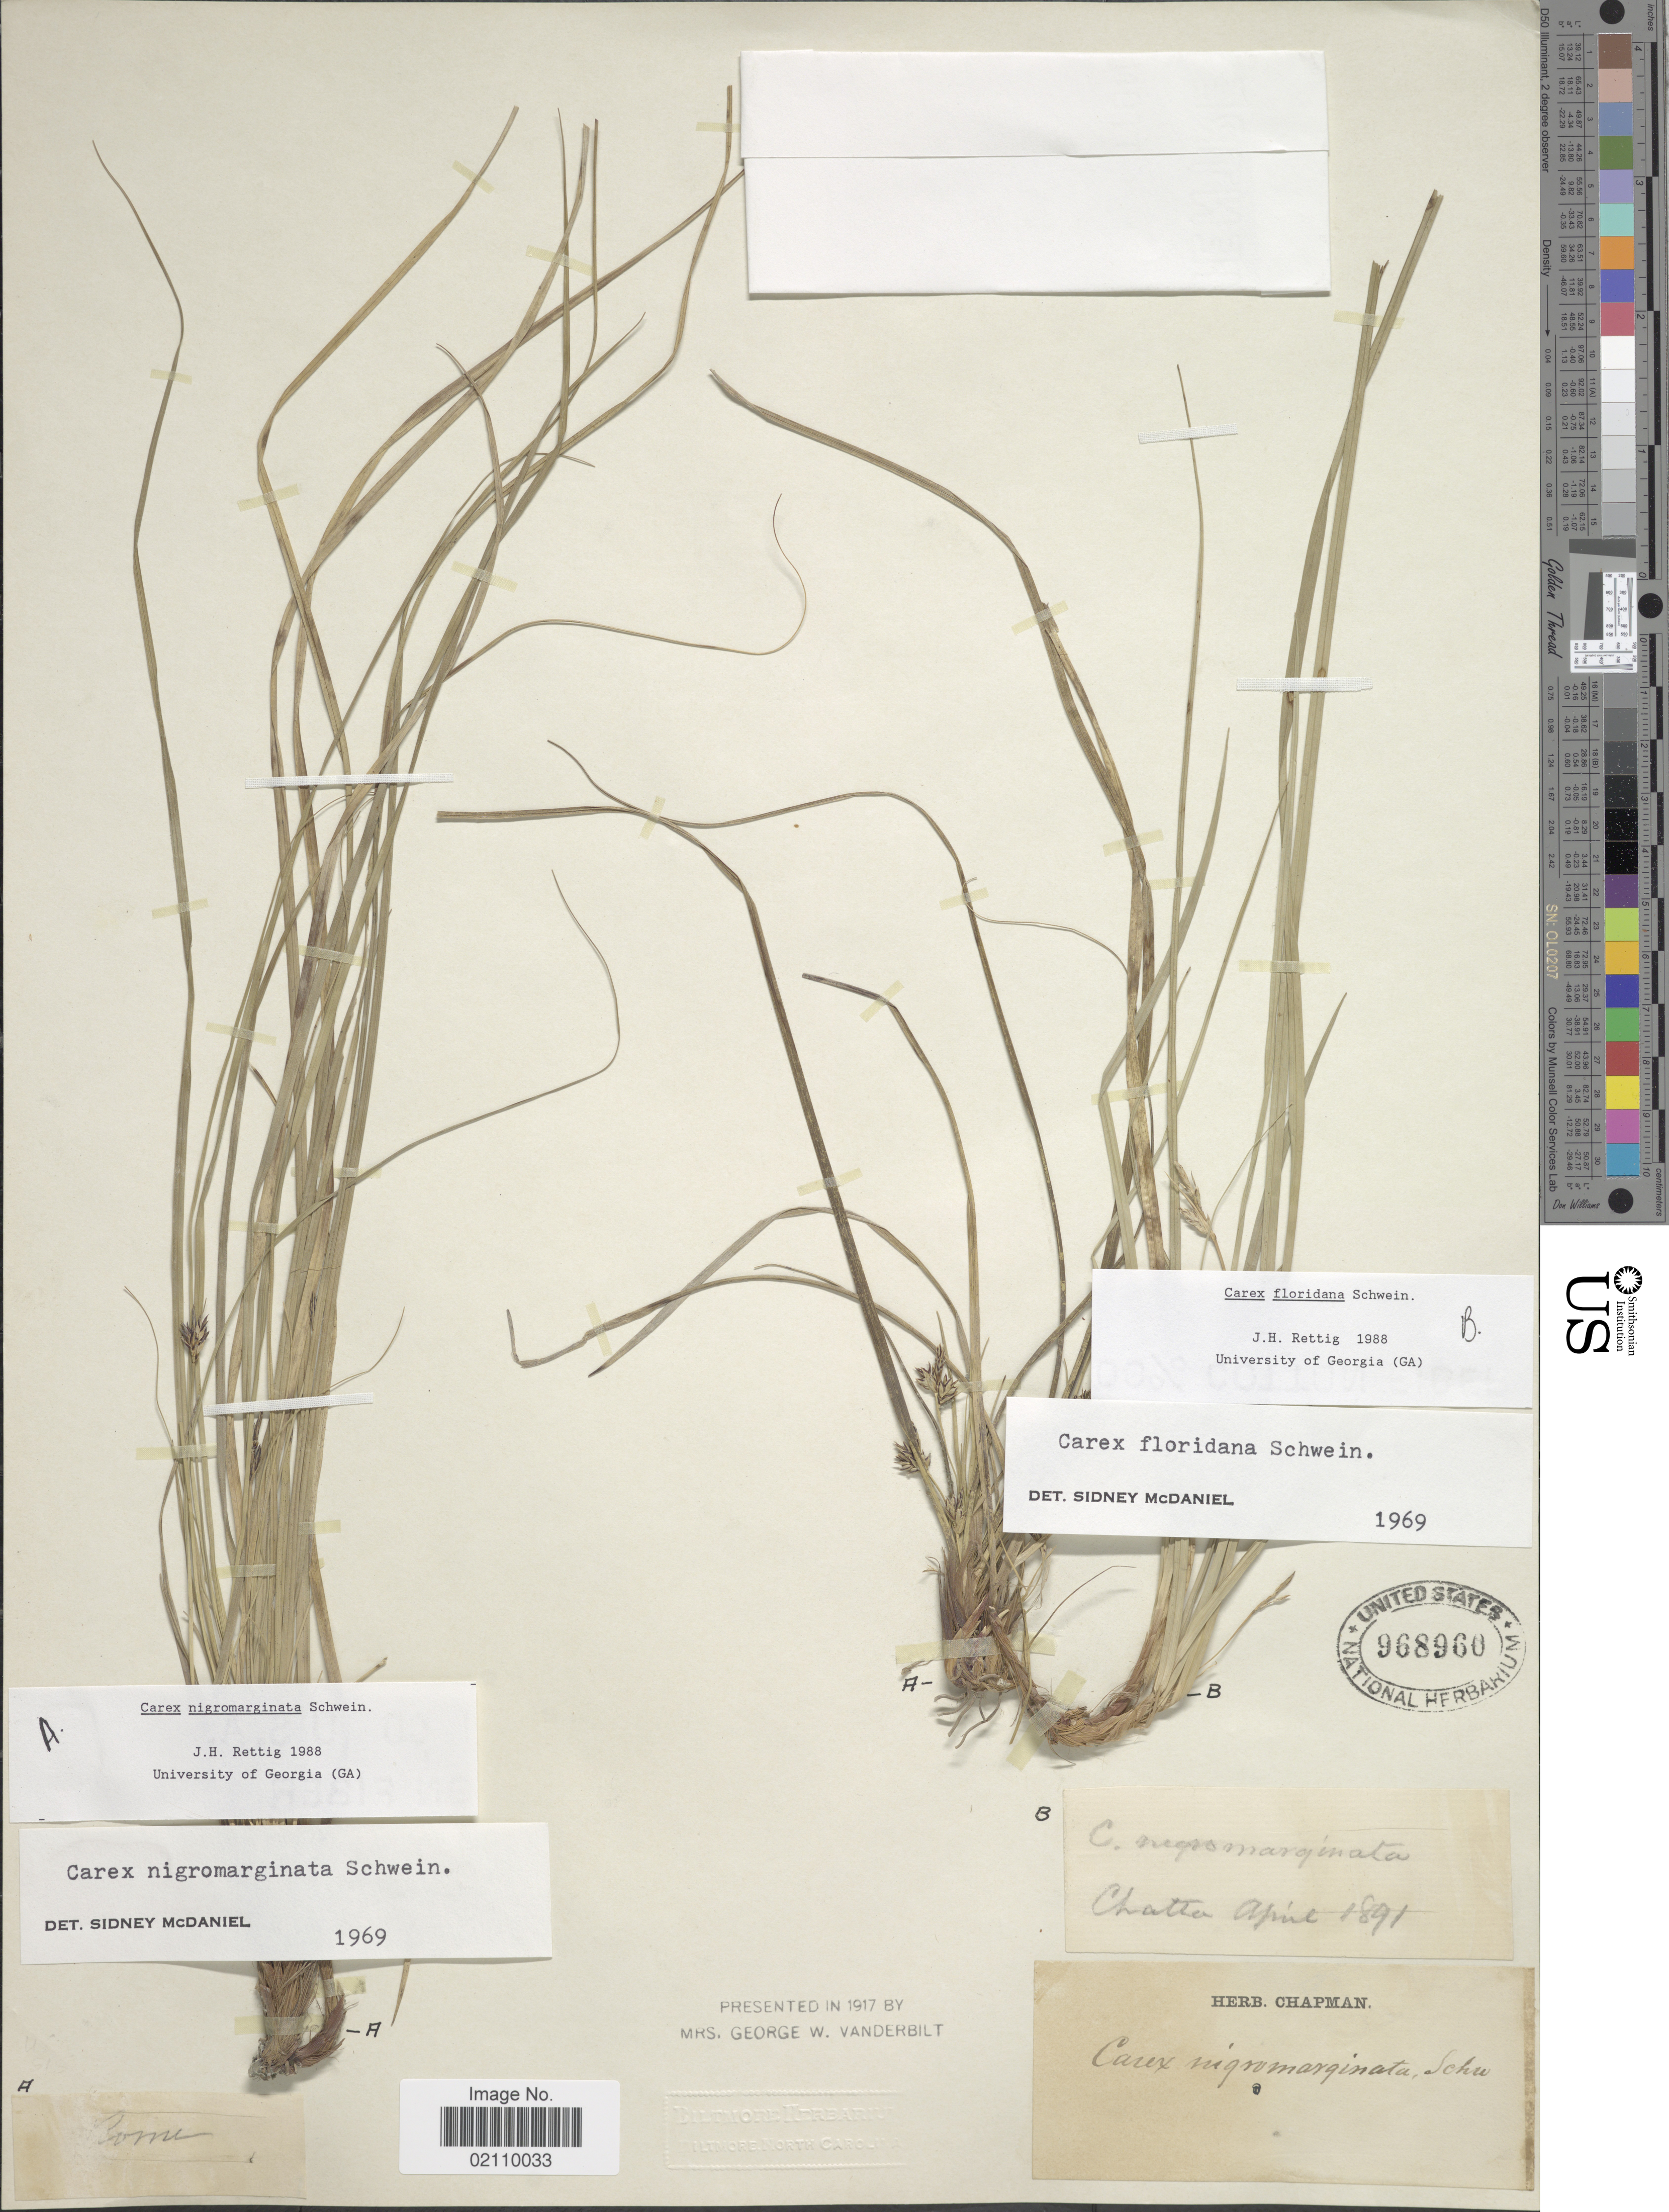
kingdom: Plantae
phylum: Tracheophyta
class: Liliopsida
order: Poales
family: Cyperaceae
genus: Carex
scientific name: Carex floridana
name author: Schwein.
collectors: ex herb. Chapman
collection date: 1891-04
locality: C. negro marginata, Chatta [unsure placement]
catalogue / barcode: US 968960